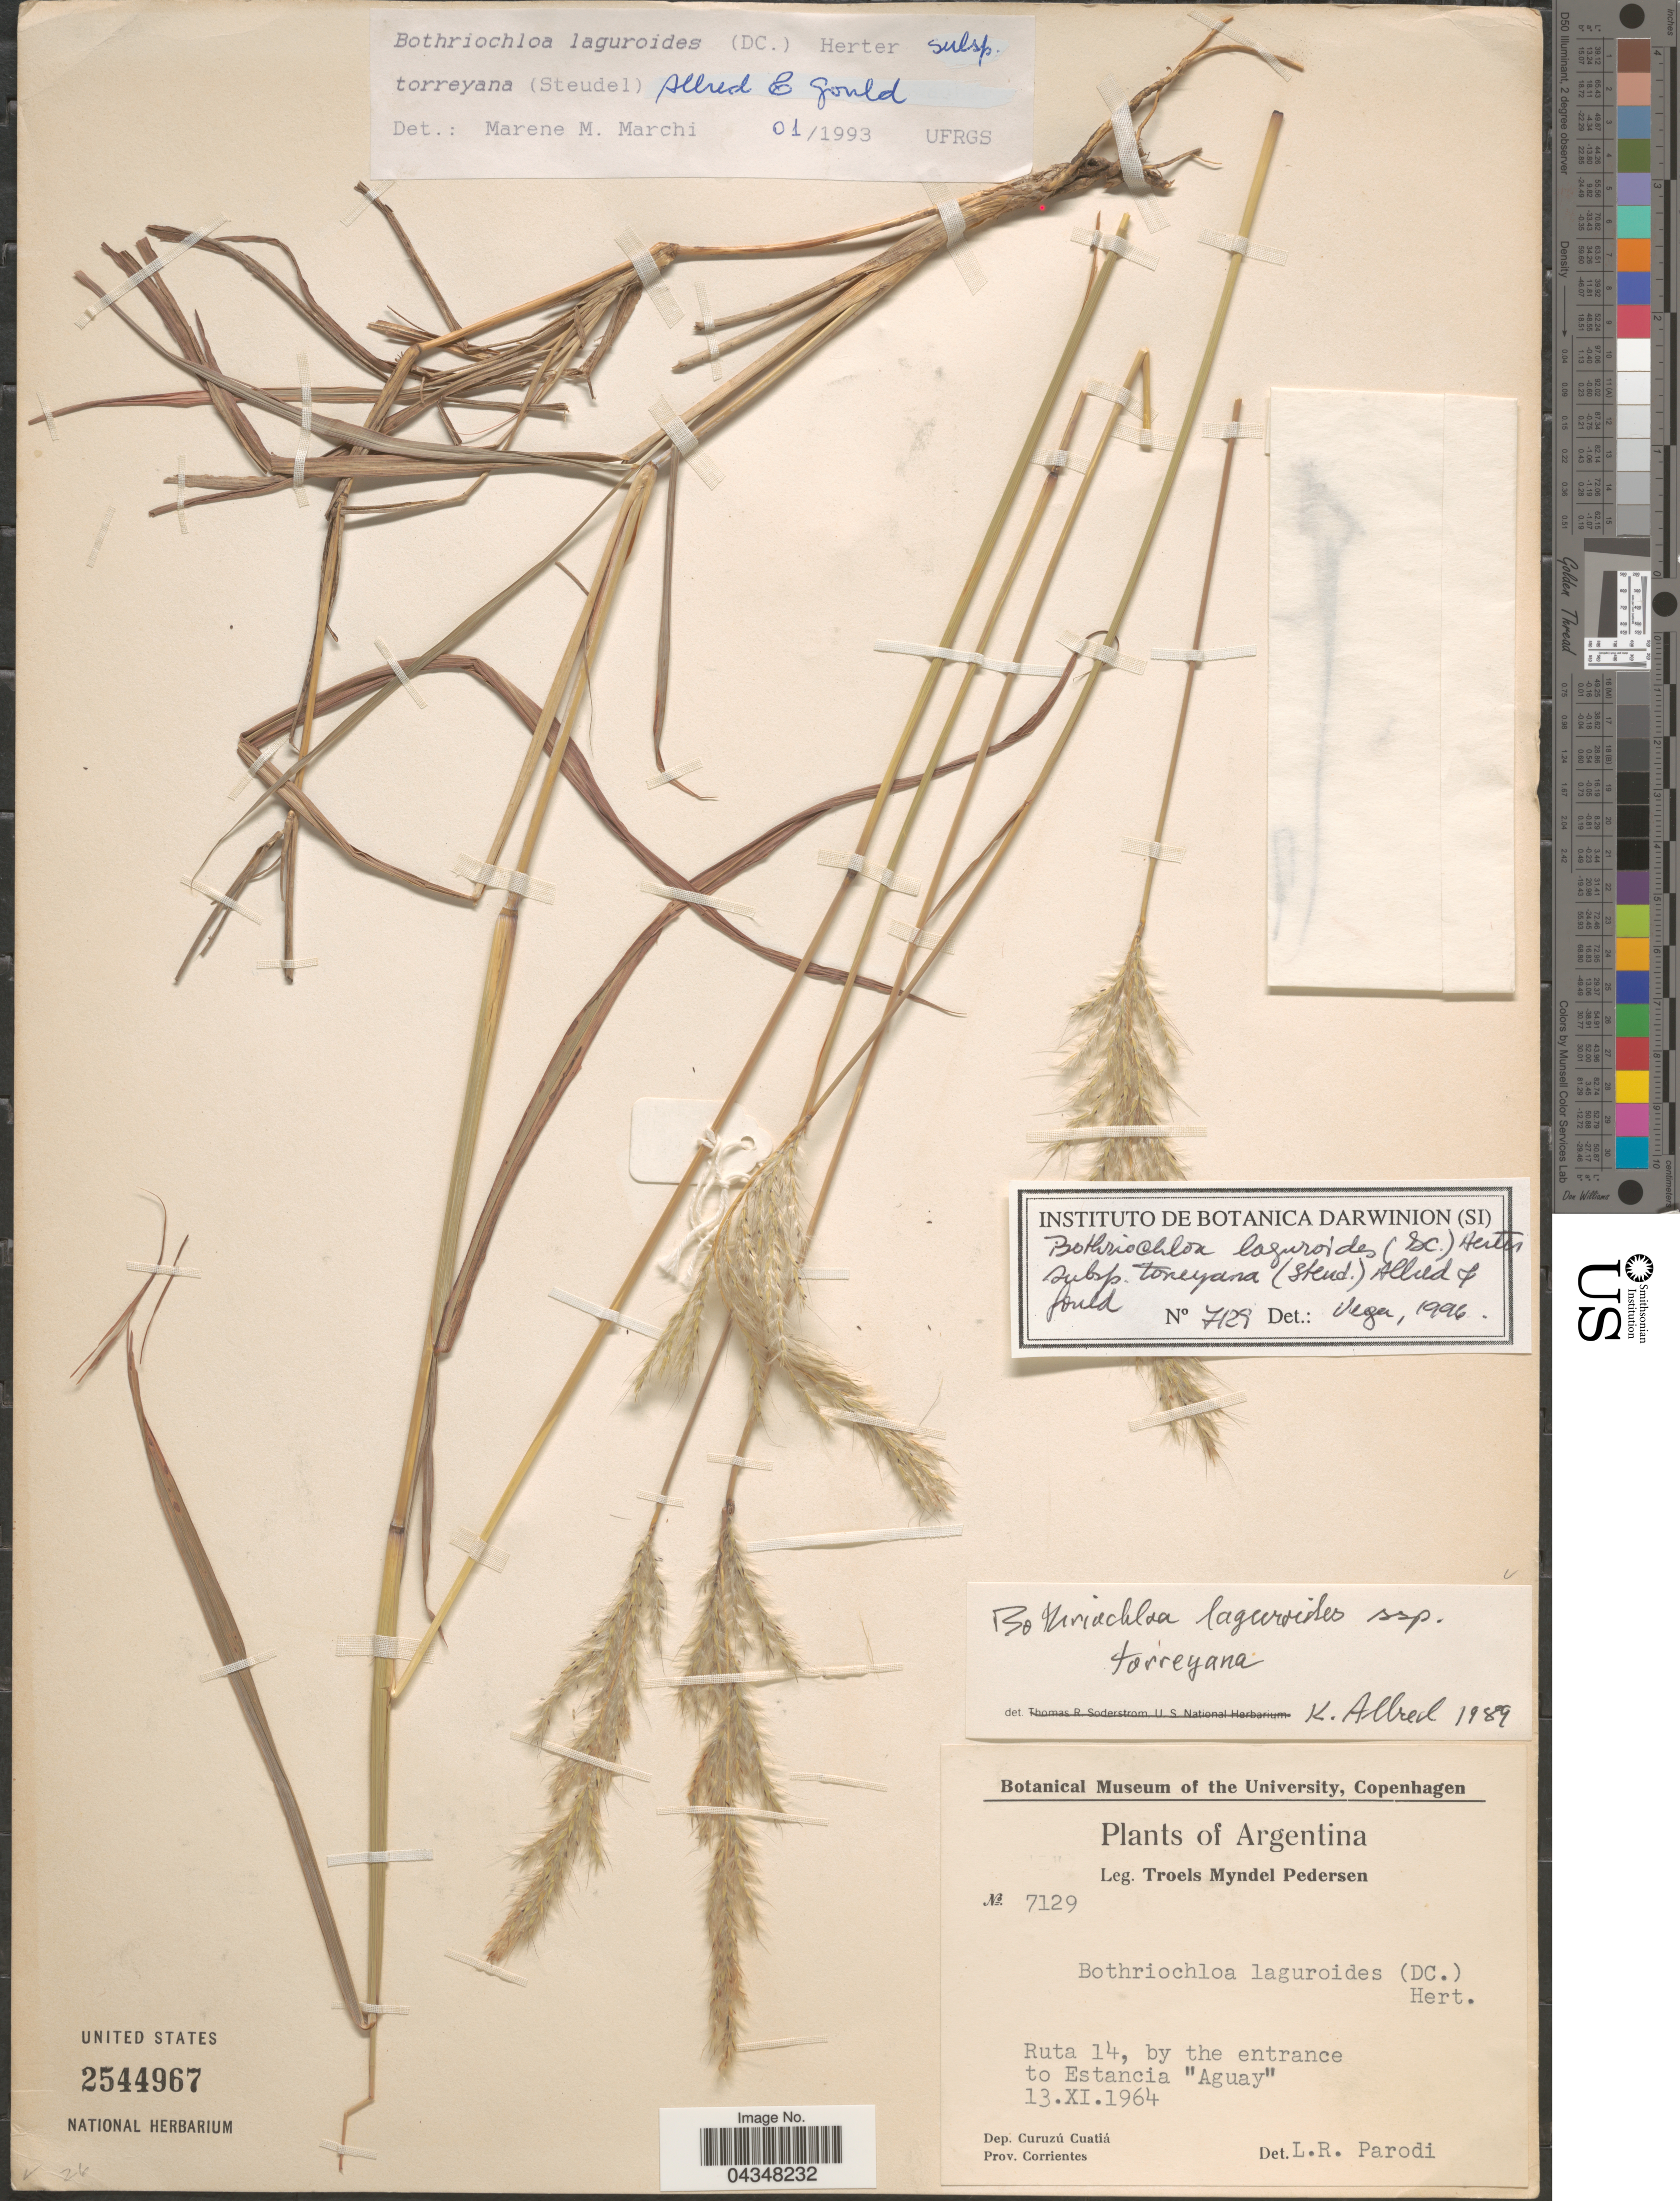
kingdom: Plantae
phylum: Tracheophyta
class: Liliopsida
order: Poales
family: Poaceae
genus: Bothriochloa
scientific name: Bothriochloa laguroides subsp. torreyana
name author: (Steud.) Allred & Gould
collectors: T. Pederson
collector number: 7129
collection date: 1964-11-13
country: Argentina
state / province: Corrientes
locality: Ruta 14, by the entrance to Estancia "Aguay". Dep. Curuzú Cuatiá.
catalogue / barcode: US 2544967